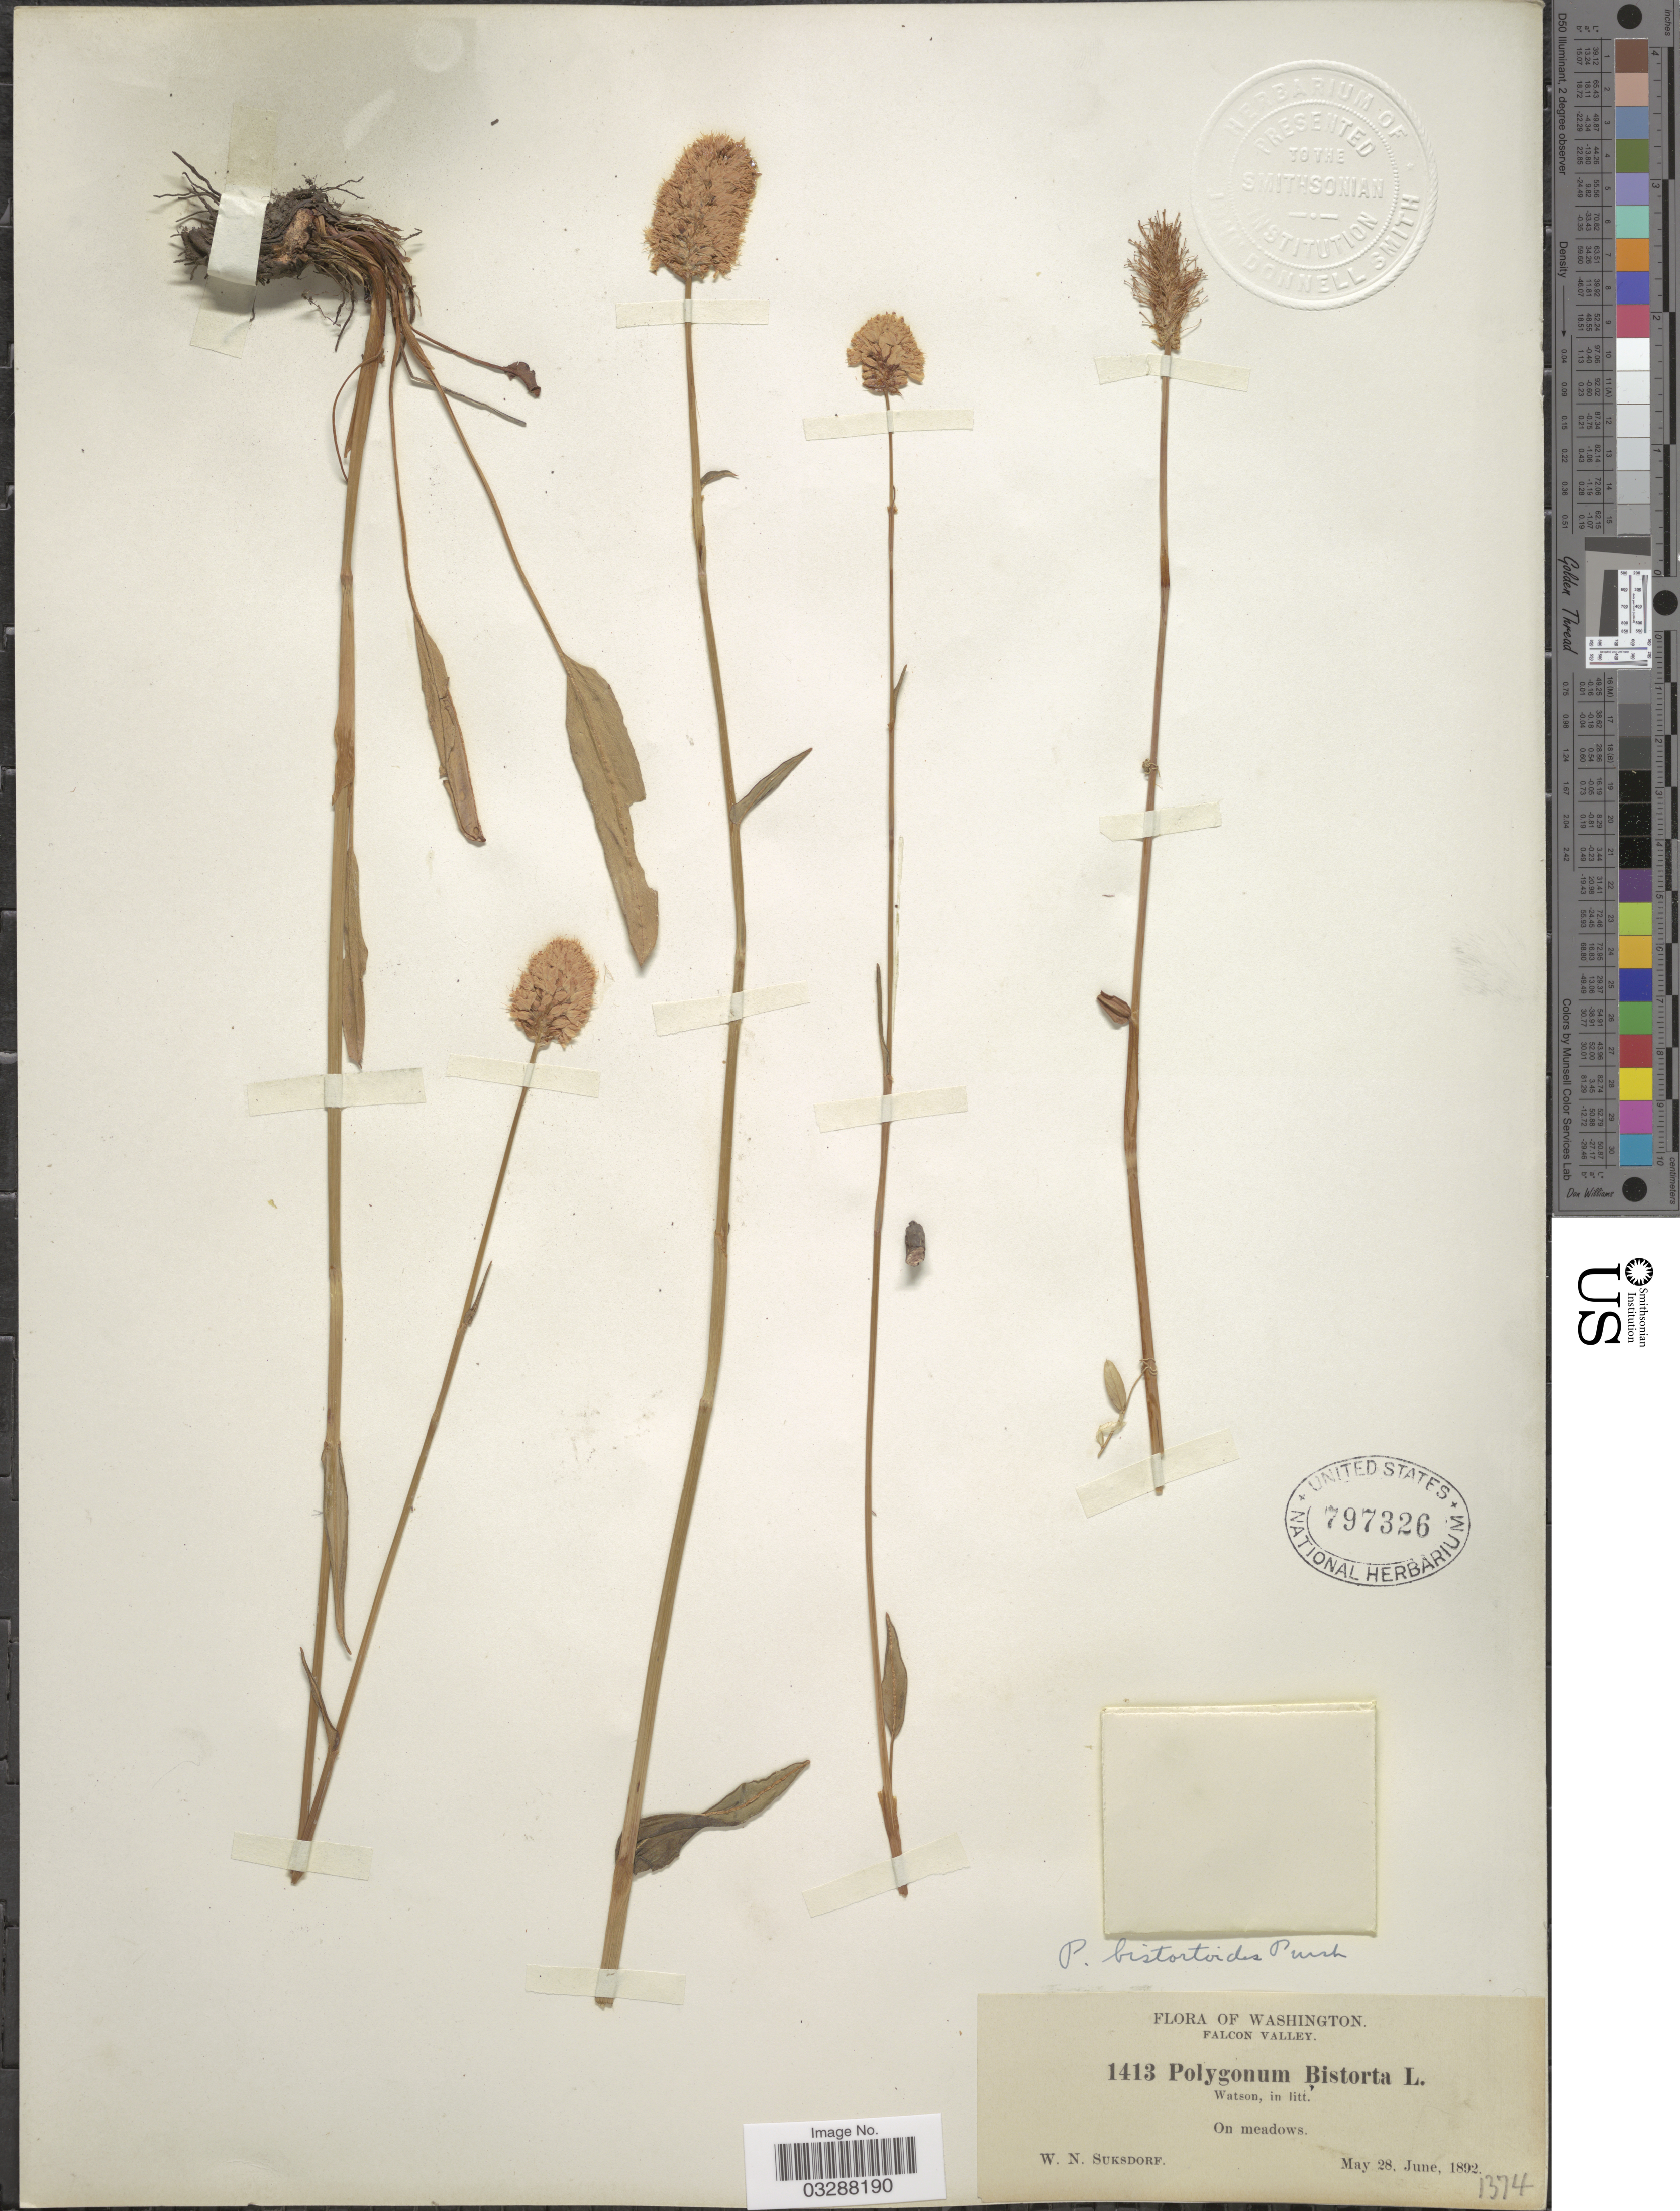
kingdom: Plantae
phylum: Tracheophyta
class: Magnoliopsida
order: Caryophyllales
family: Polygonaceae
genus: Bistorta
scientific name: Bistorta bistortoides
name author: (Pursh) Small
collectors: W. N. Suksdorf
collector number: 1413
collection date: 1892-05-28/1892-06-28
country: United States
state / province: Washington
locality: Falcon Valley. On meadows.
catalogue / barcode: US 797326